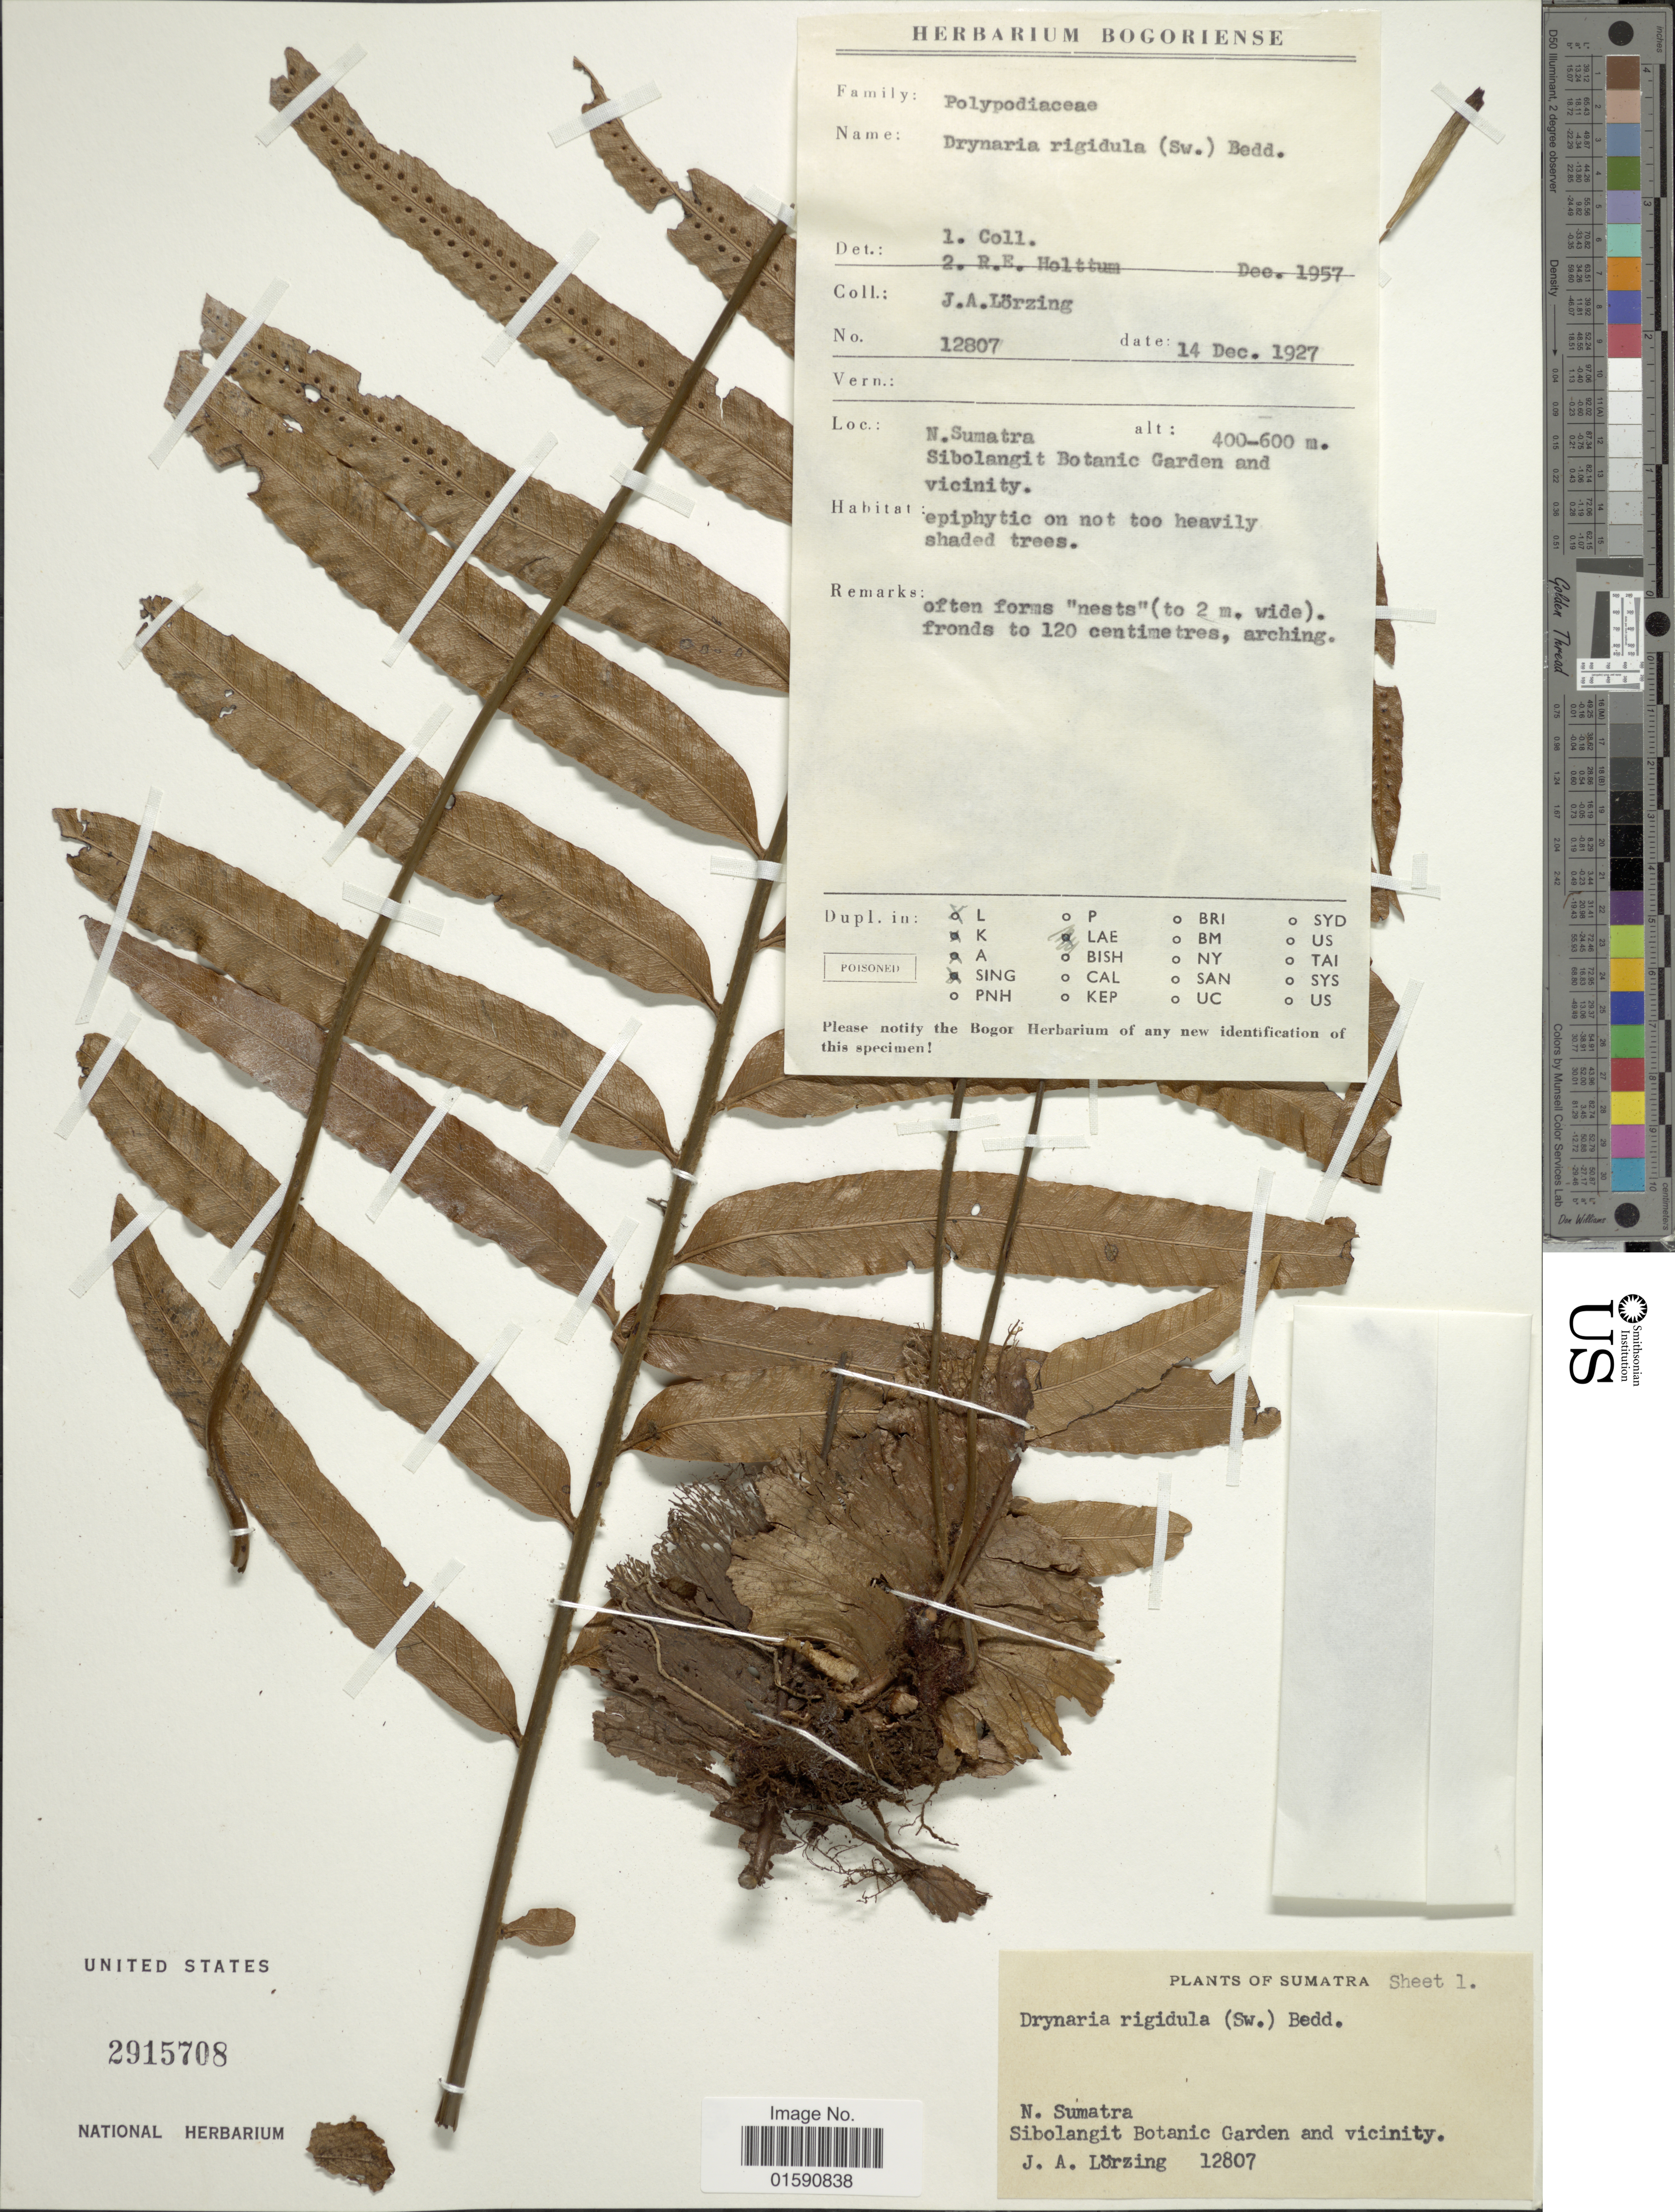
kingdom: Plantae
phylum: Tracheophyta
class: Polypodiopsida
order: Polypodiales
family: Polypodiaceae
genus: Drynaria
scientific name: Drynaria rigidula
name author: (Sw.) Bedd.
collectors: J. Lorzing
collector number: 12807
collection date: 1927-12-14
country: Indonesia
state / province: Sumatra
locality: N. Sumatra. Sibolangit Botanic Garden and vicinity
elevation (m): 400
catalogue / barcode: US 2915708